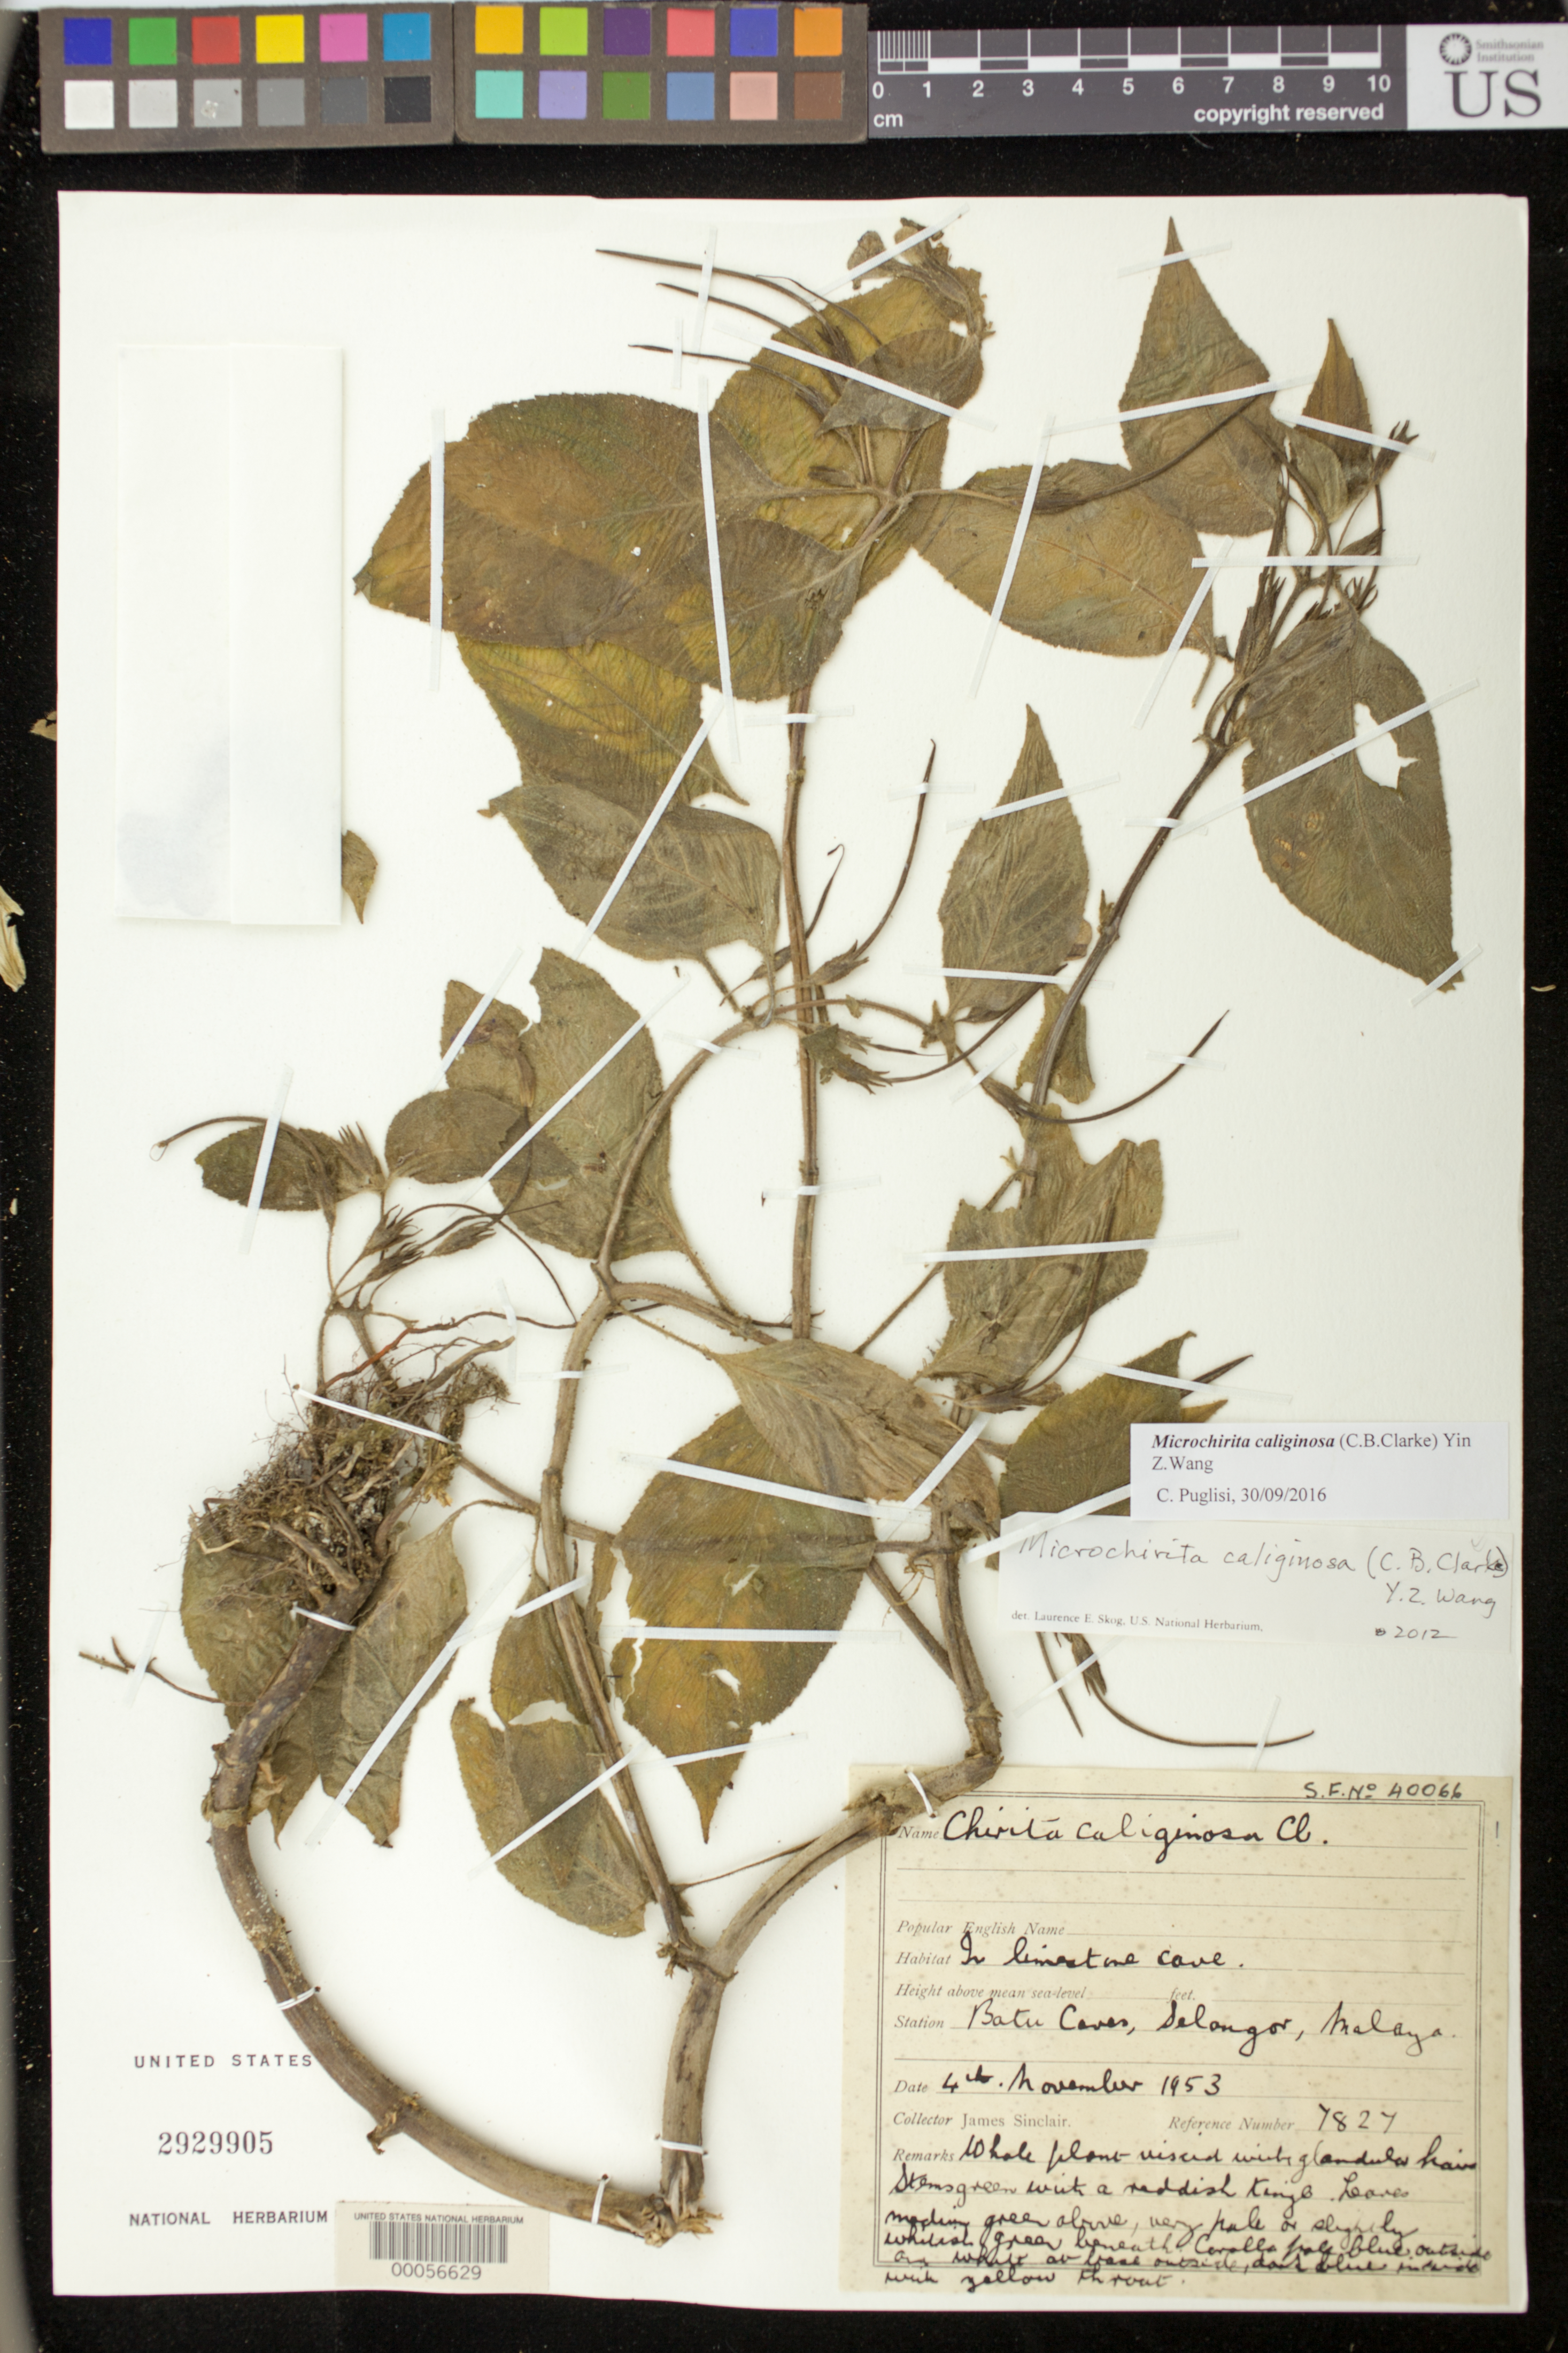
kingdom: Plantae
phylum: Tracheophyta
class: Magnoliopsida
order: Lamiales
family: Gesneriaceae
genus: Microchirita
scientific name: Microchirita caliginosa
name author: (C.B. Clarke) Y.Z. Wang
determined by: Skog, Laurence E.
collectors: J. Sinclair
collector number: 7827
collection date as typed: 04 Nov 1953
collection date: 1953-11-04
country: Malaysia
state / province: Selangor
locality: Selangor, Batu caves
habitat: Limestone cave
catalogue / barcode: US 2929905